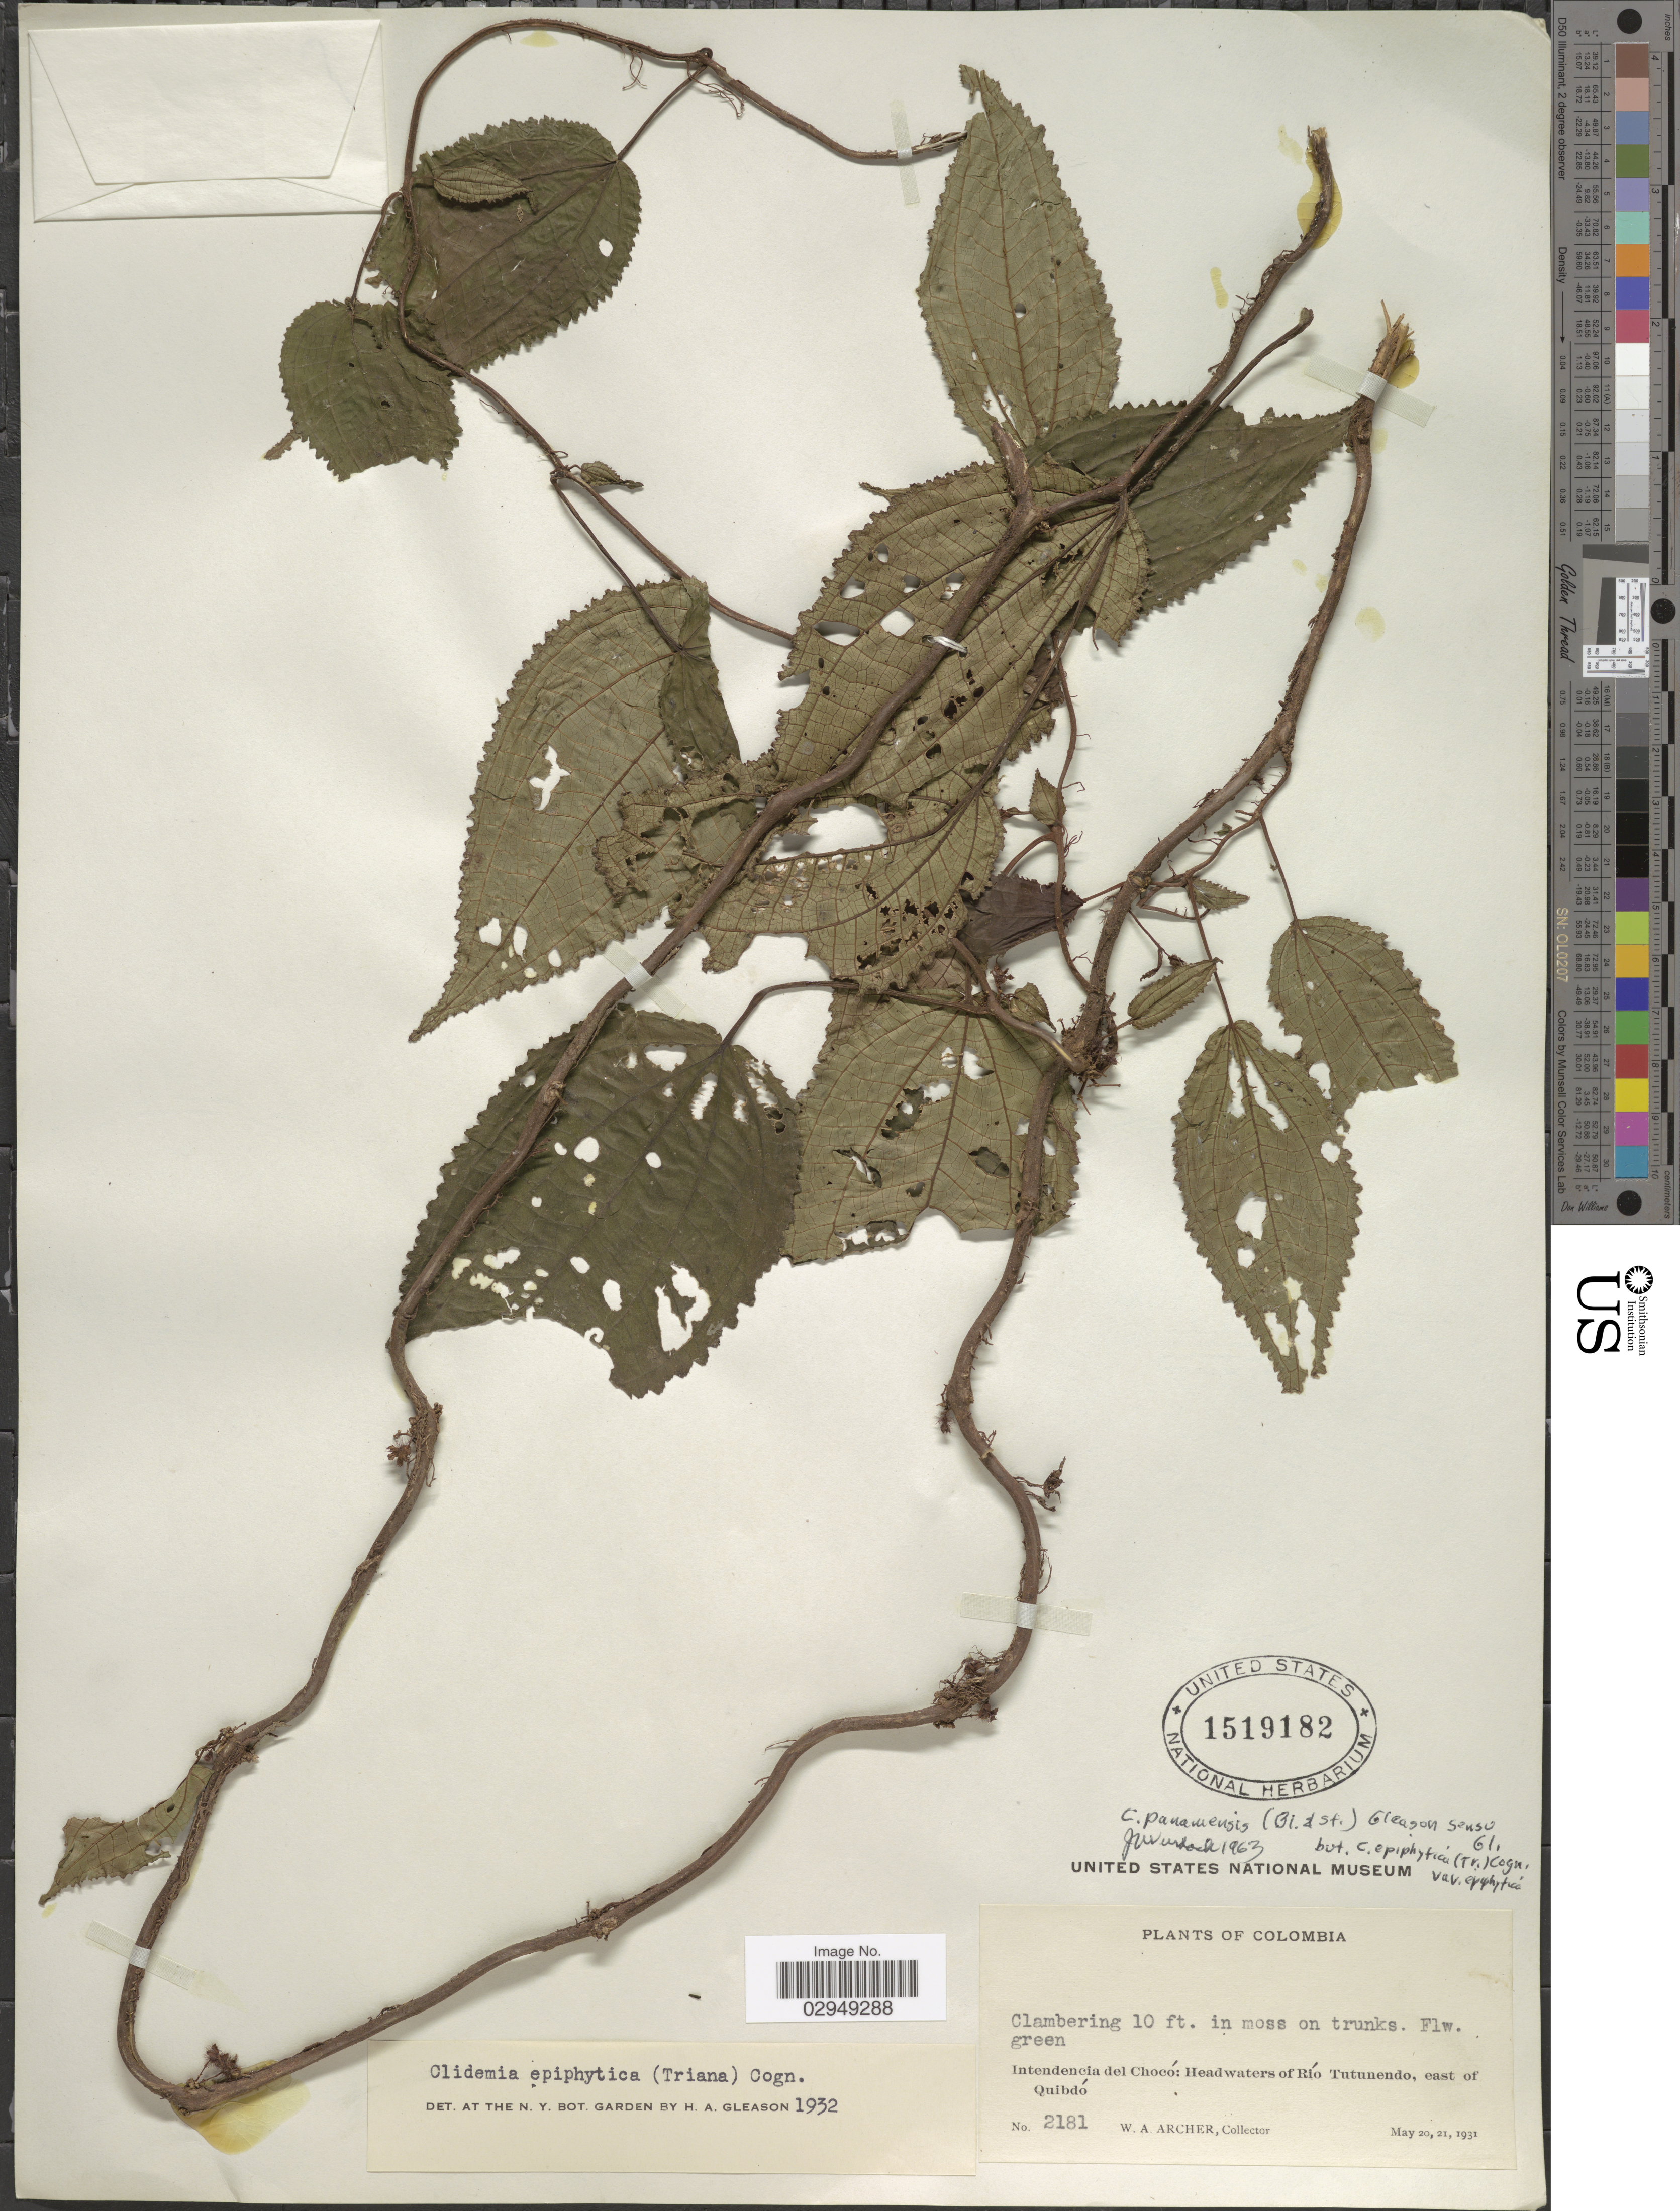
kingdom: Plantae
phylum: Tracheophyta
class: Magnoliopsida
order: Myrtales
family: Melastomataceae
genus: Clidemia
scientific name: Clidemia epiphytica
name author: (Triana) Cogn.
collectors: W. Archer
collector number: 2181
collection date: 1931-05-20/1931-05-21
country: Colombia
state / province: Chocó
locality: Intendencia del Chocó: Headwaters of Río Tutunendo, east of Quibdó.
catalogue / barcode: US 1519182